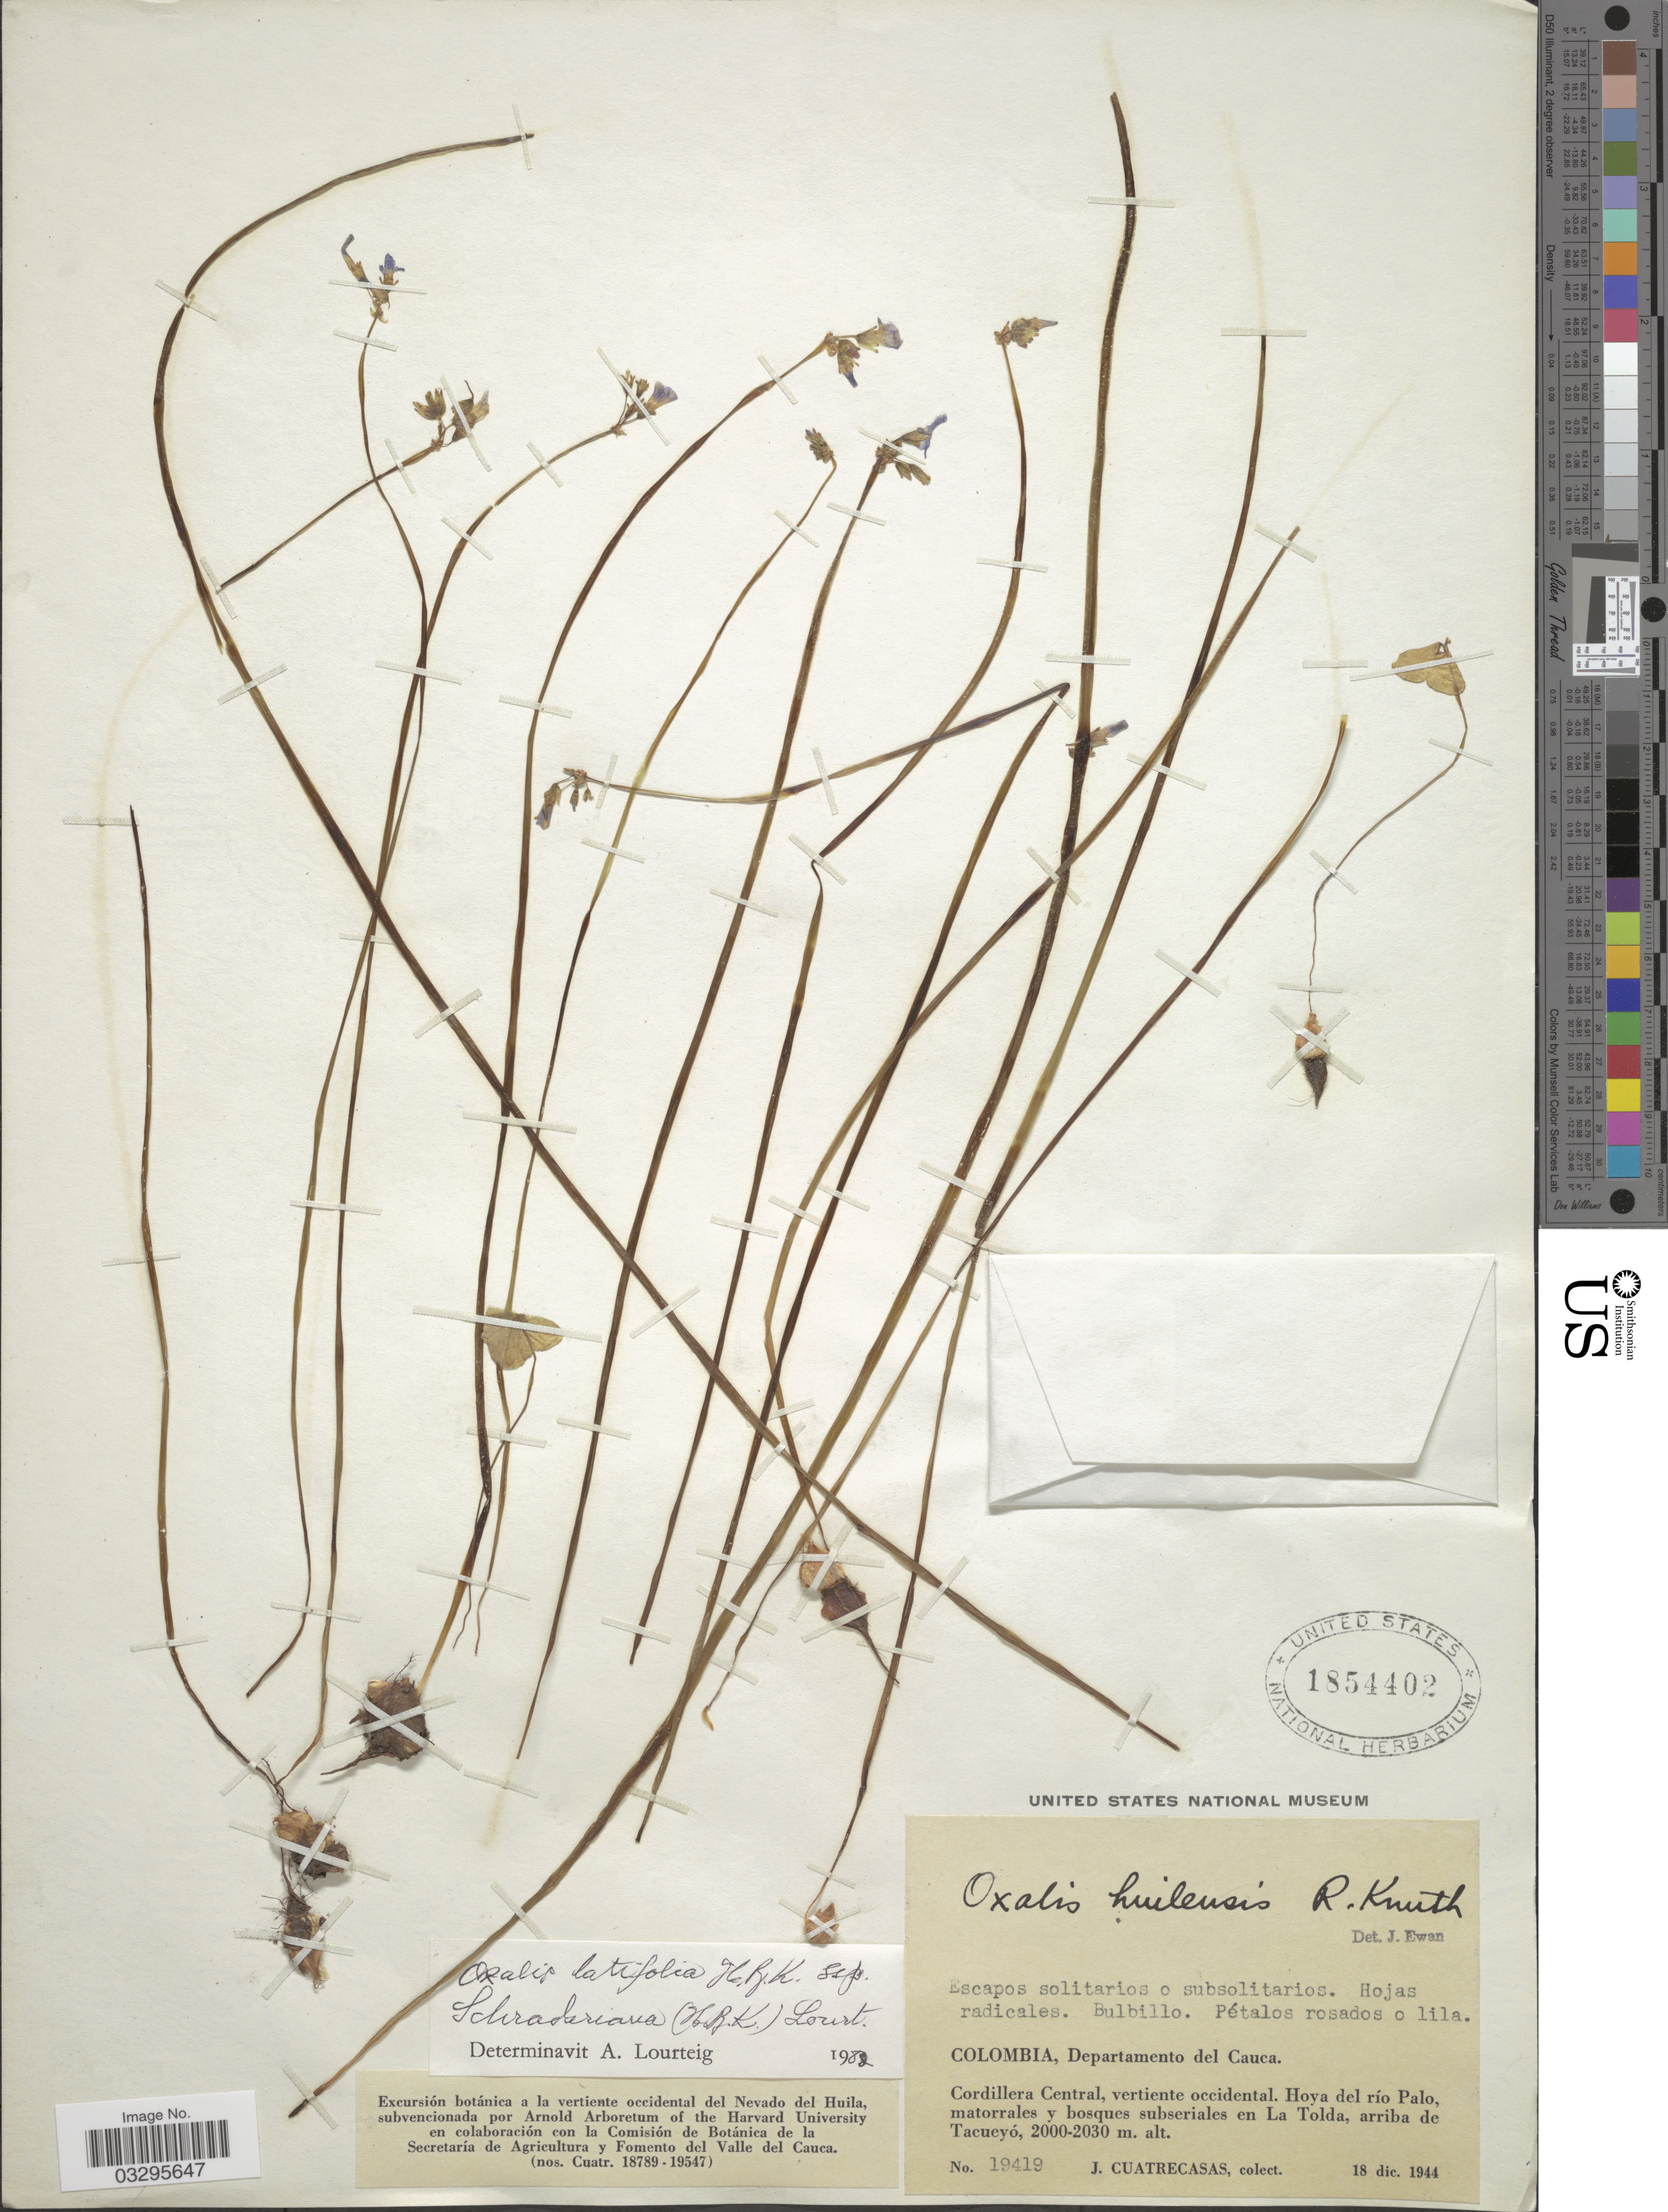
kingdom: Plantae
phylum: Tracheophyta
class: Magnoliopsida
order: Oxalidales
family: Oxalidaceae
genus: Oxalis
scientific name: Oxalis latifolia subsp. schraderiana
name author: (Kunth) Lourteig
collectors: J. Cuatrecasas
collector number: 19419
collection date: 1944-12-18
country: Colombia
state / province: Cauca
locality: Departamento del Cauca, Cordillera Central, vertiente occidental. Hoya del río Palo, matorrales y bosques subseriales en La Tolda, arriba de Tacueyó.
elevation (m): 2000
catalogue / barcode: US 1854402